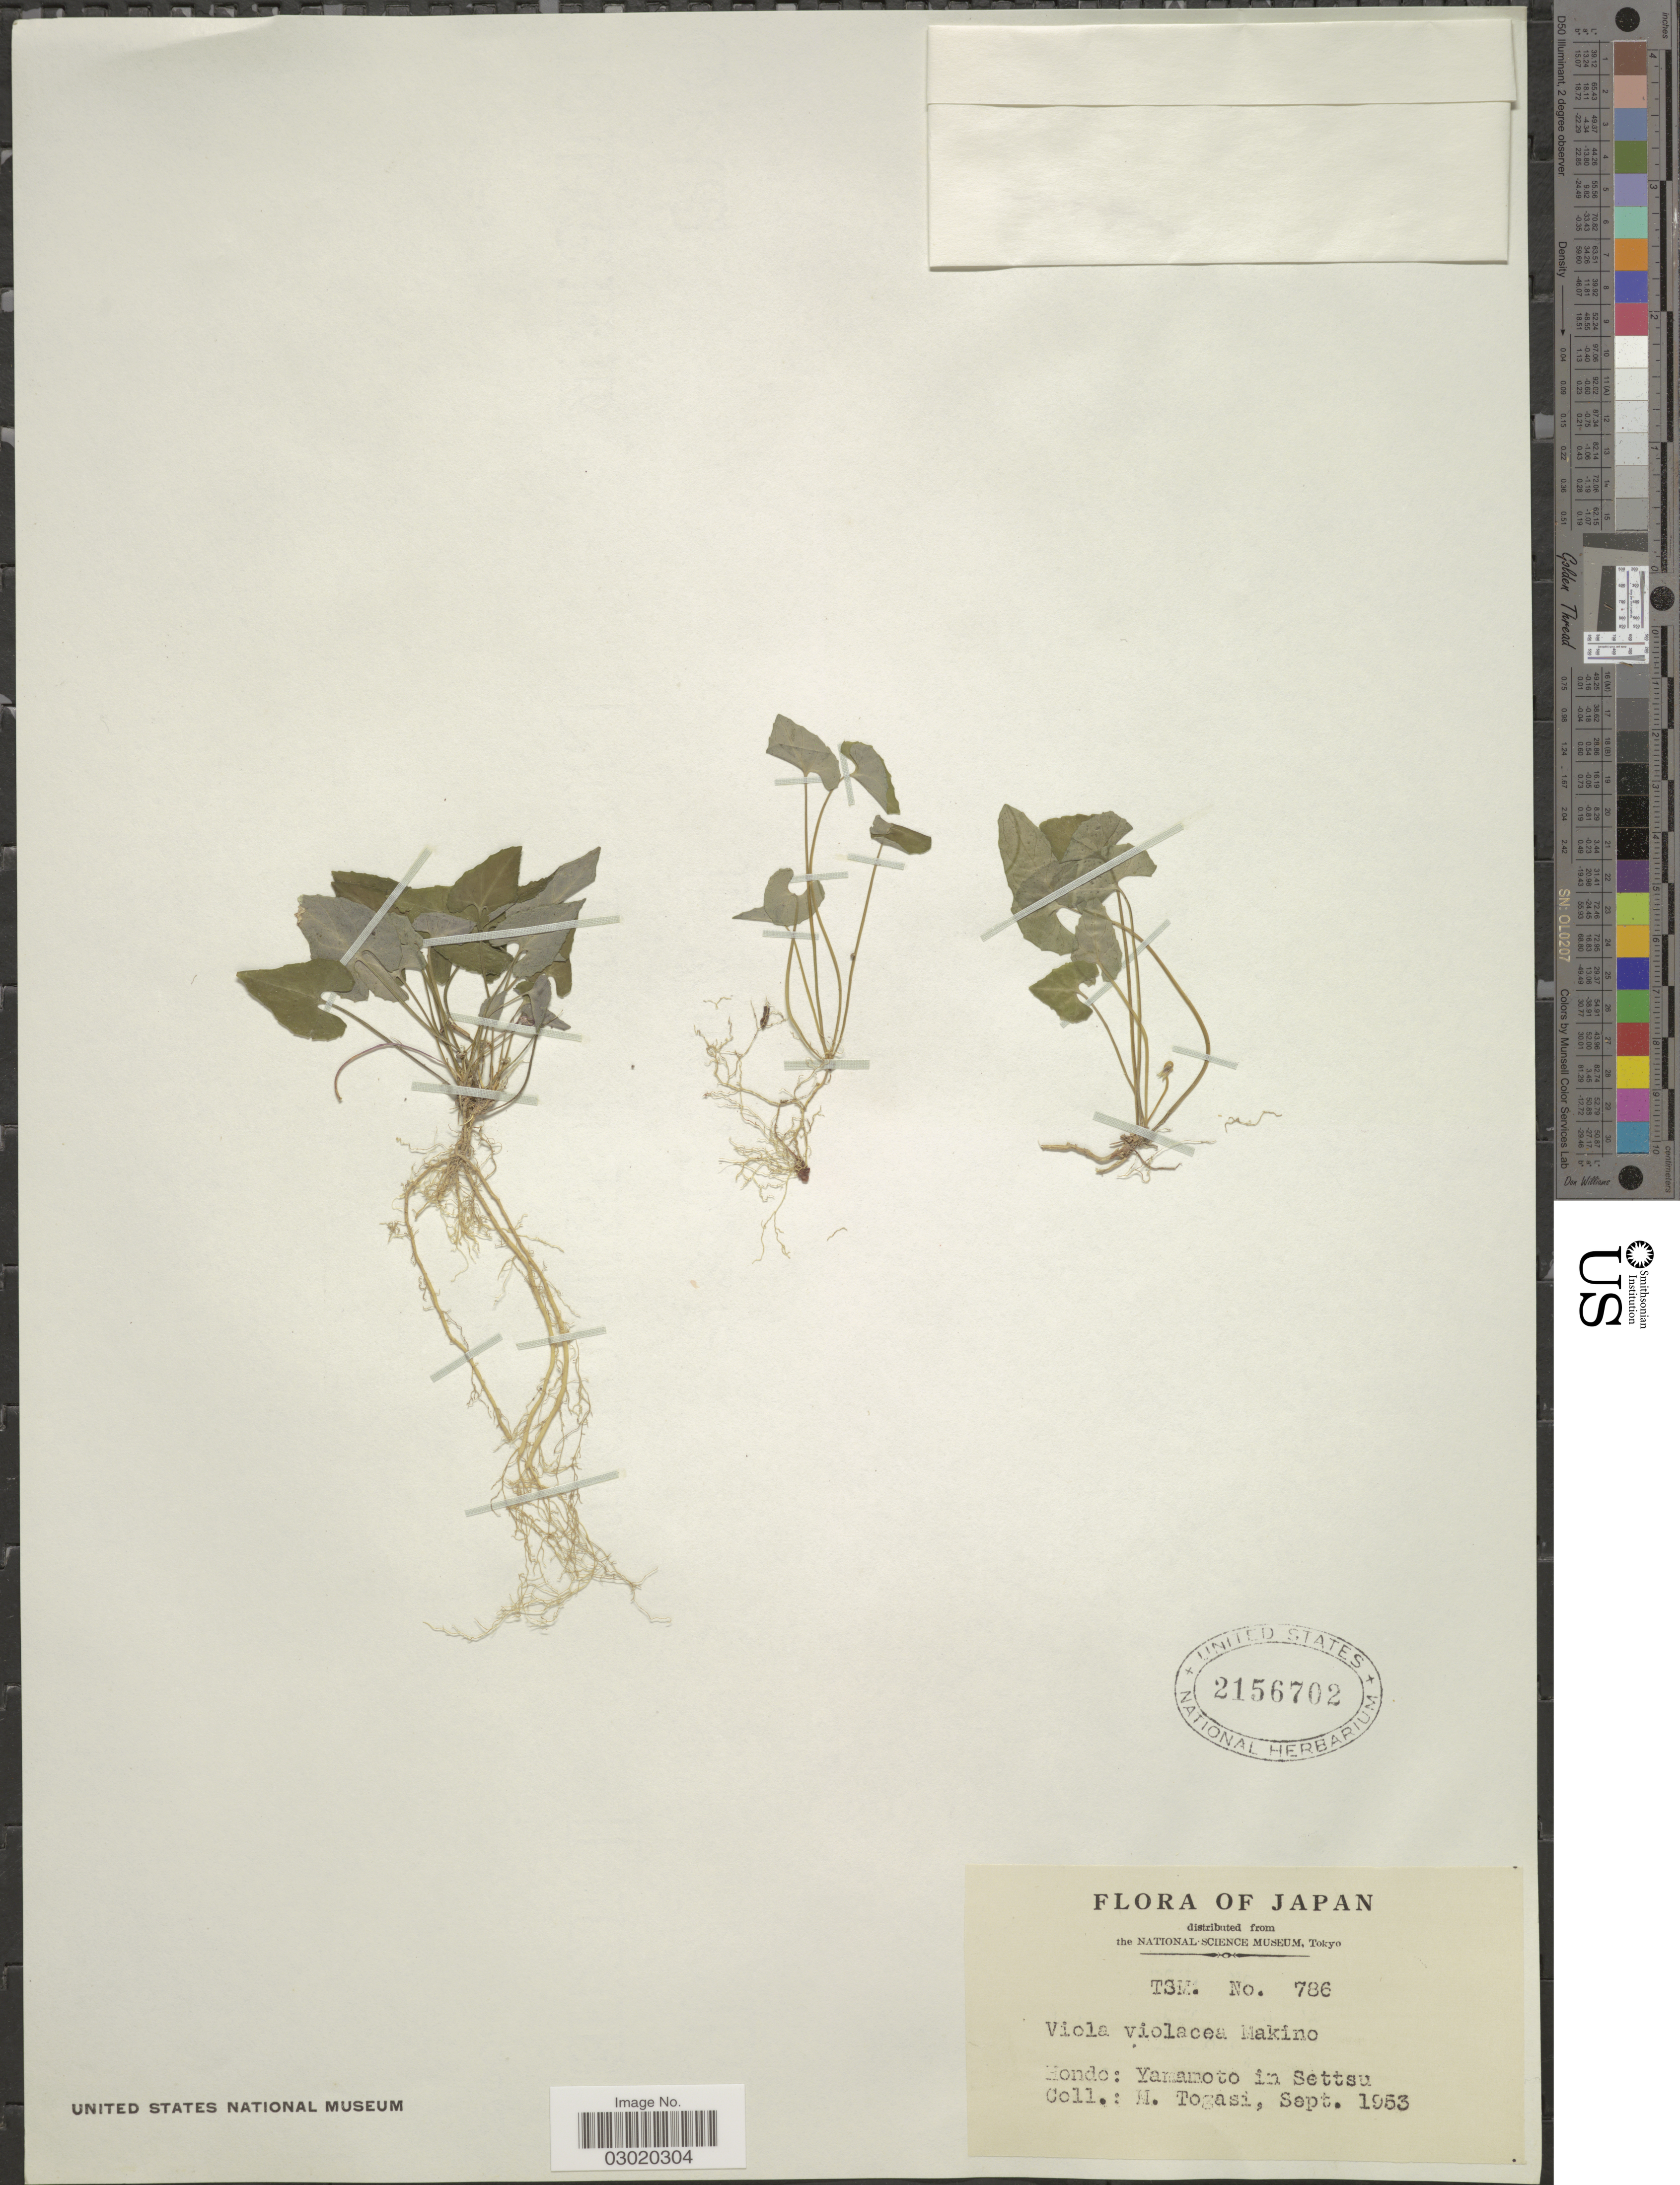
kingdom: Plantae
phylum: Tracheophyta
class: Magnoliopsida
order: Malpighiales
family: Violaceae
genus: Viola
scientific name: Viola violacea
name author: Makino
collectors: M. Togasi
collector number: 786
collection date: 1953-09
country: Japan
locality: Hondo: Yamamoto in Settsu.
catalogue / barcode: US 2156702